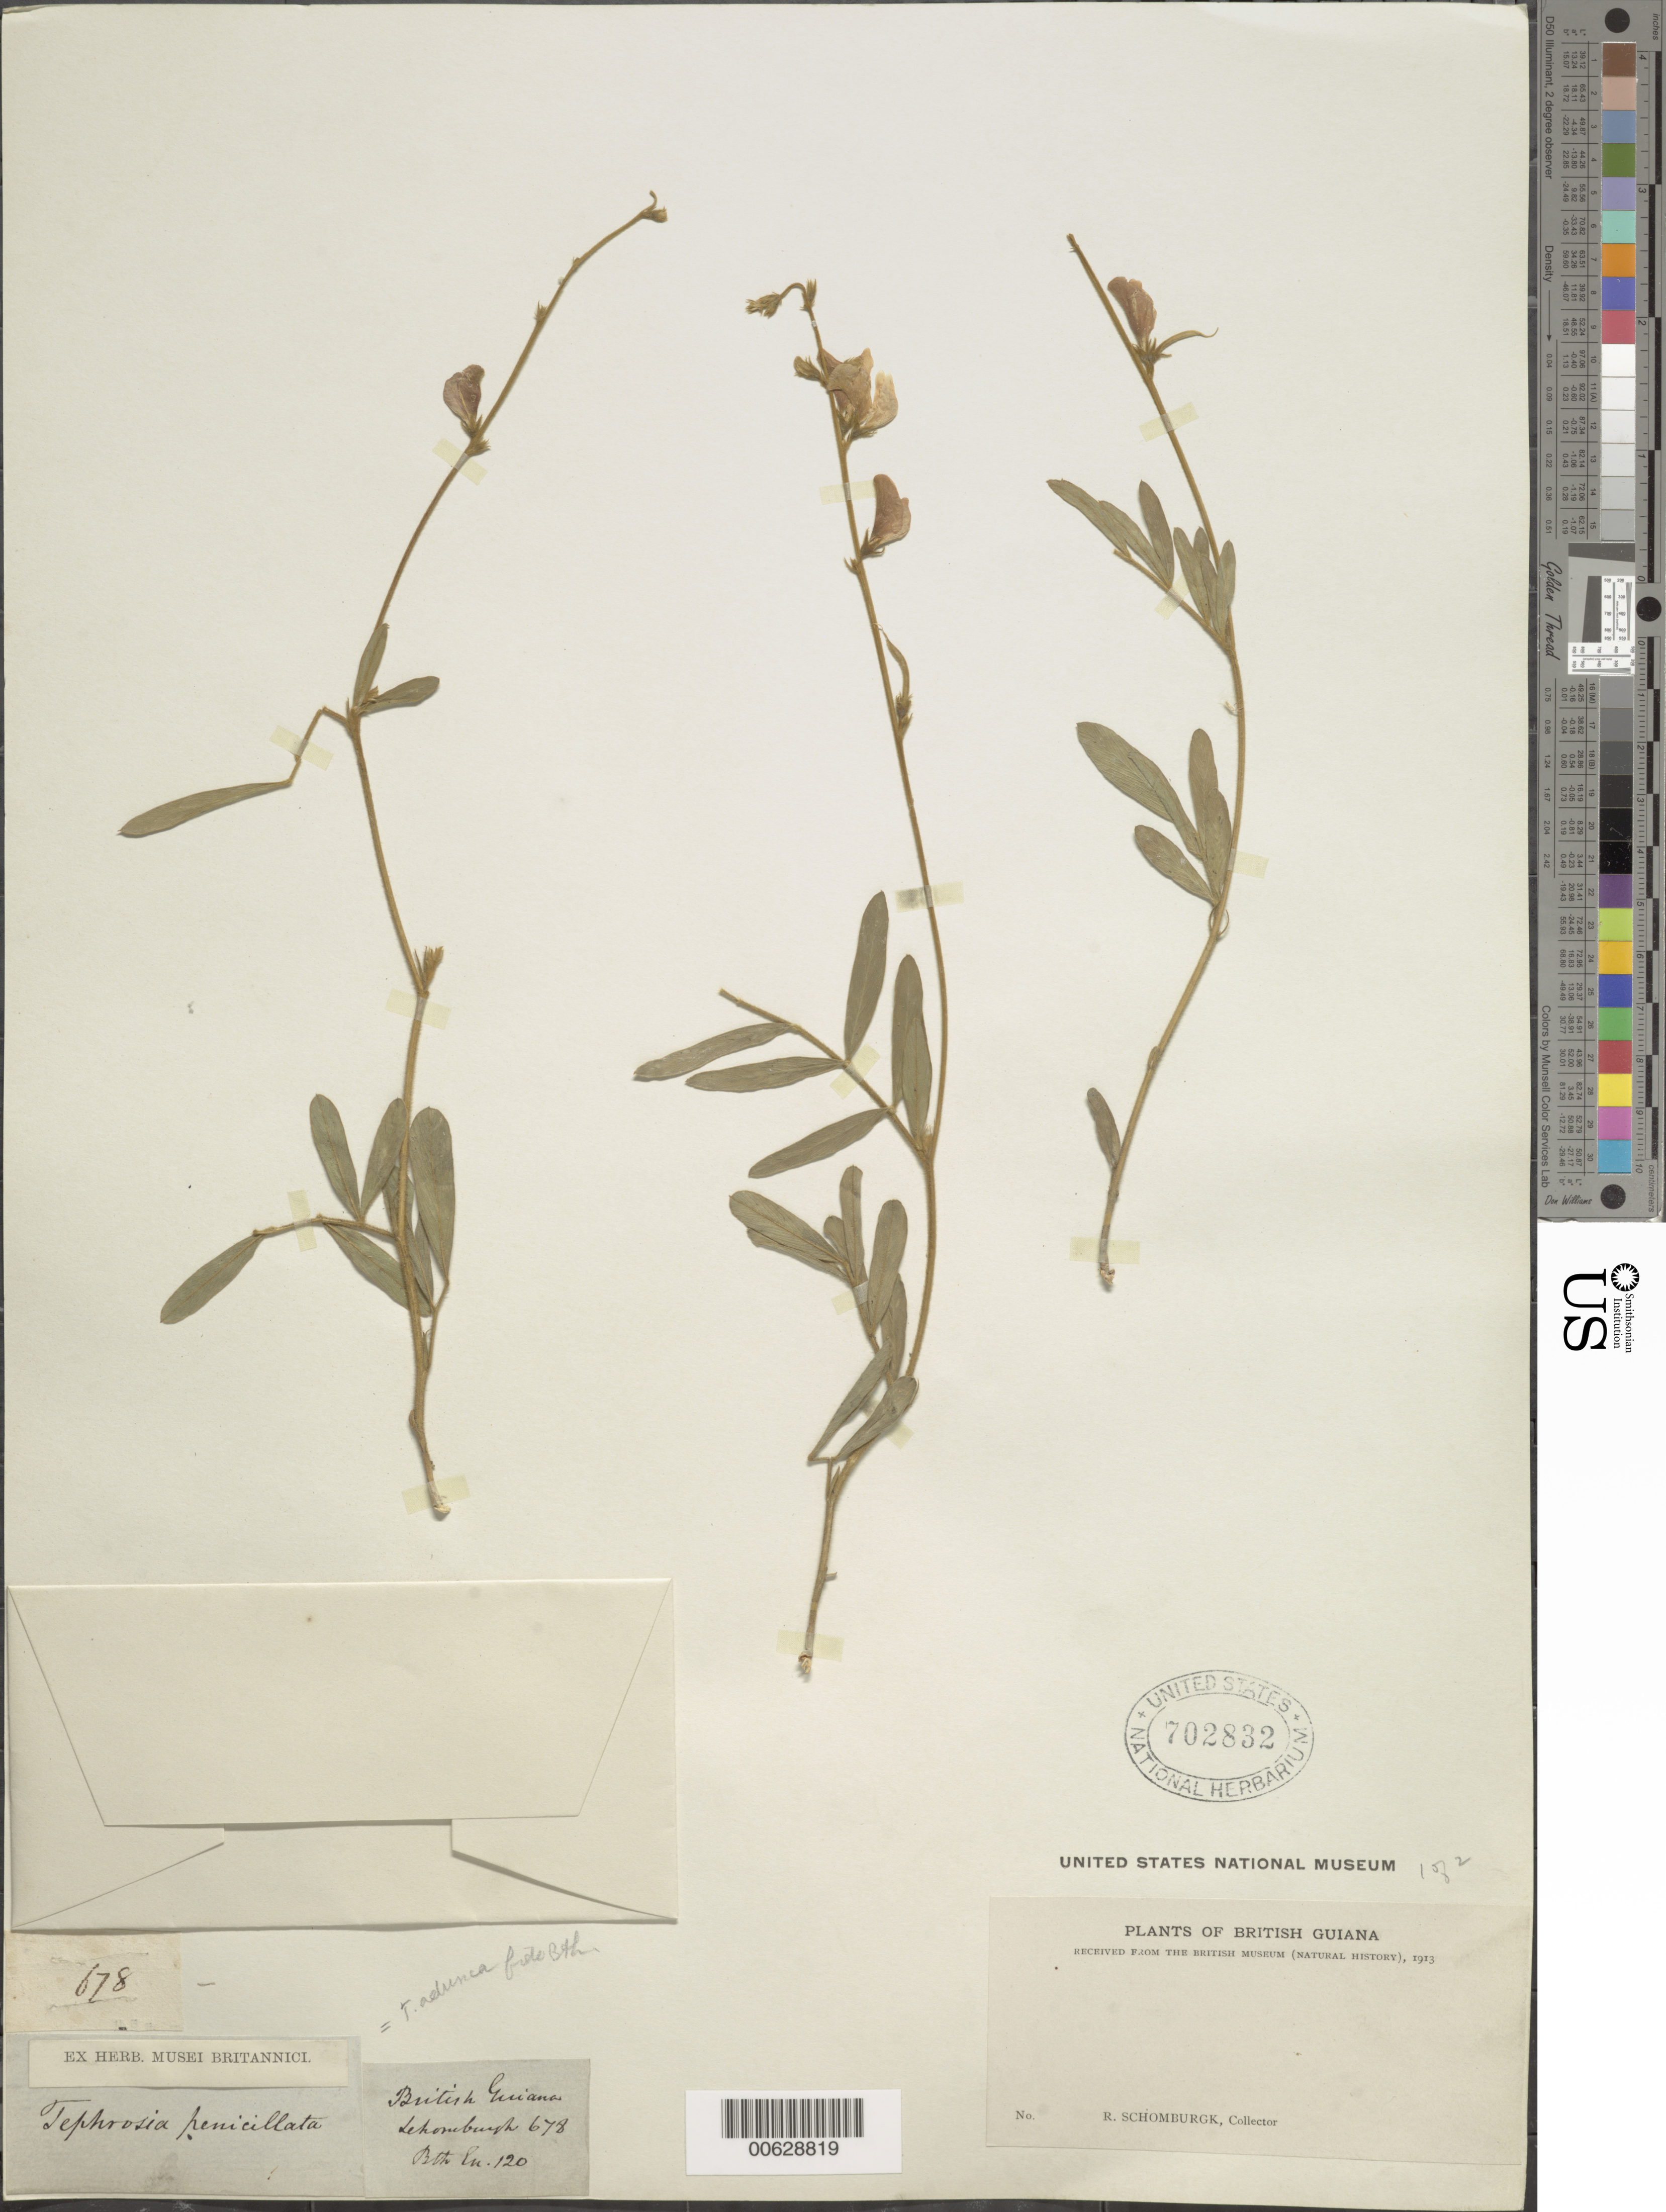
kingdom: Plantae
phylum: Tracheophyta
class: Magnoliopsida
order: Fabales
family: Fabaceae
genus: Tephrosia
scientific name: Tephrosia adunca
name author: Benth.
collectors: R. H. Schomburgk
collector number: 678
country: Guyana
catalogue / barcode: US 702832